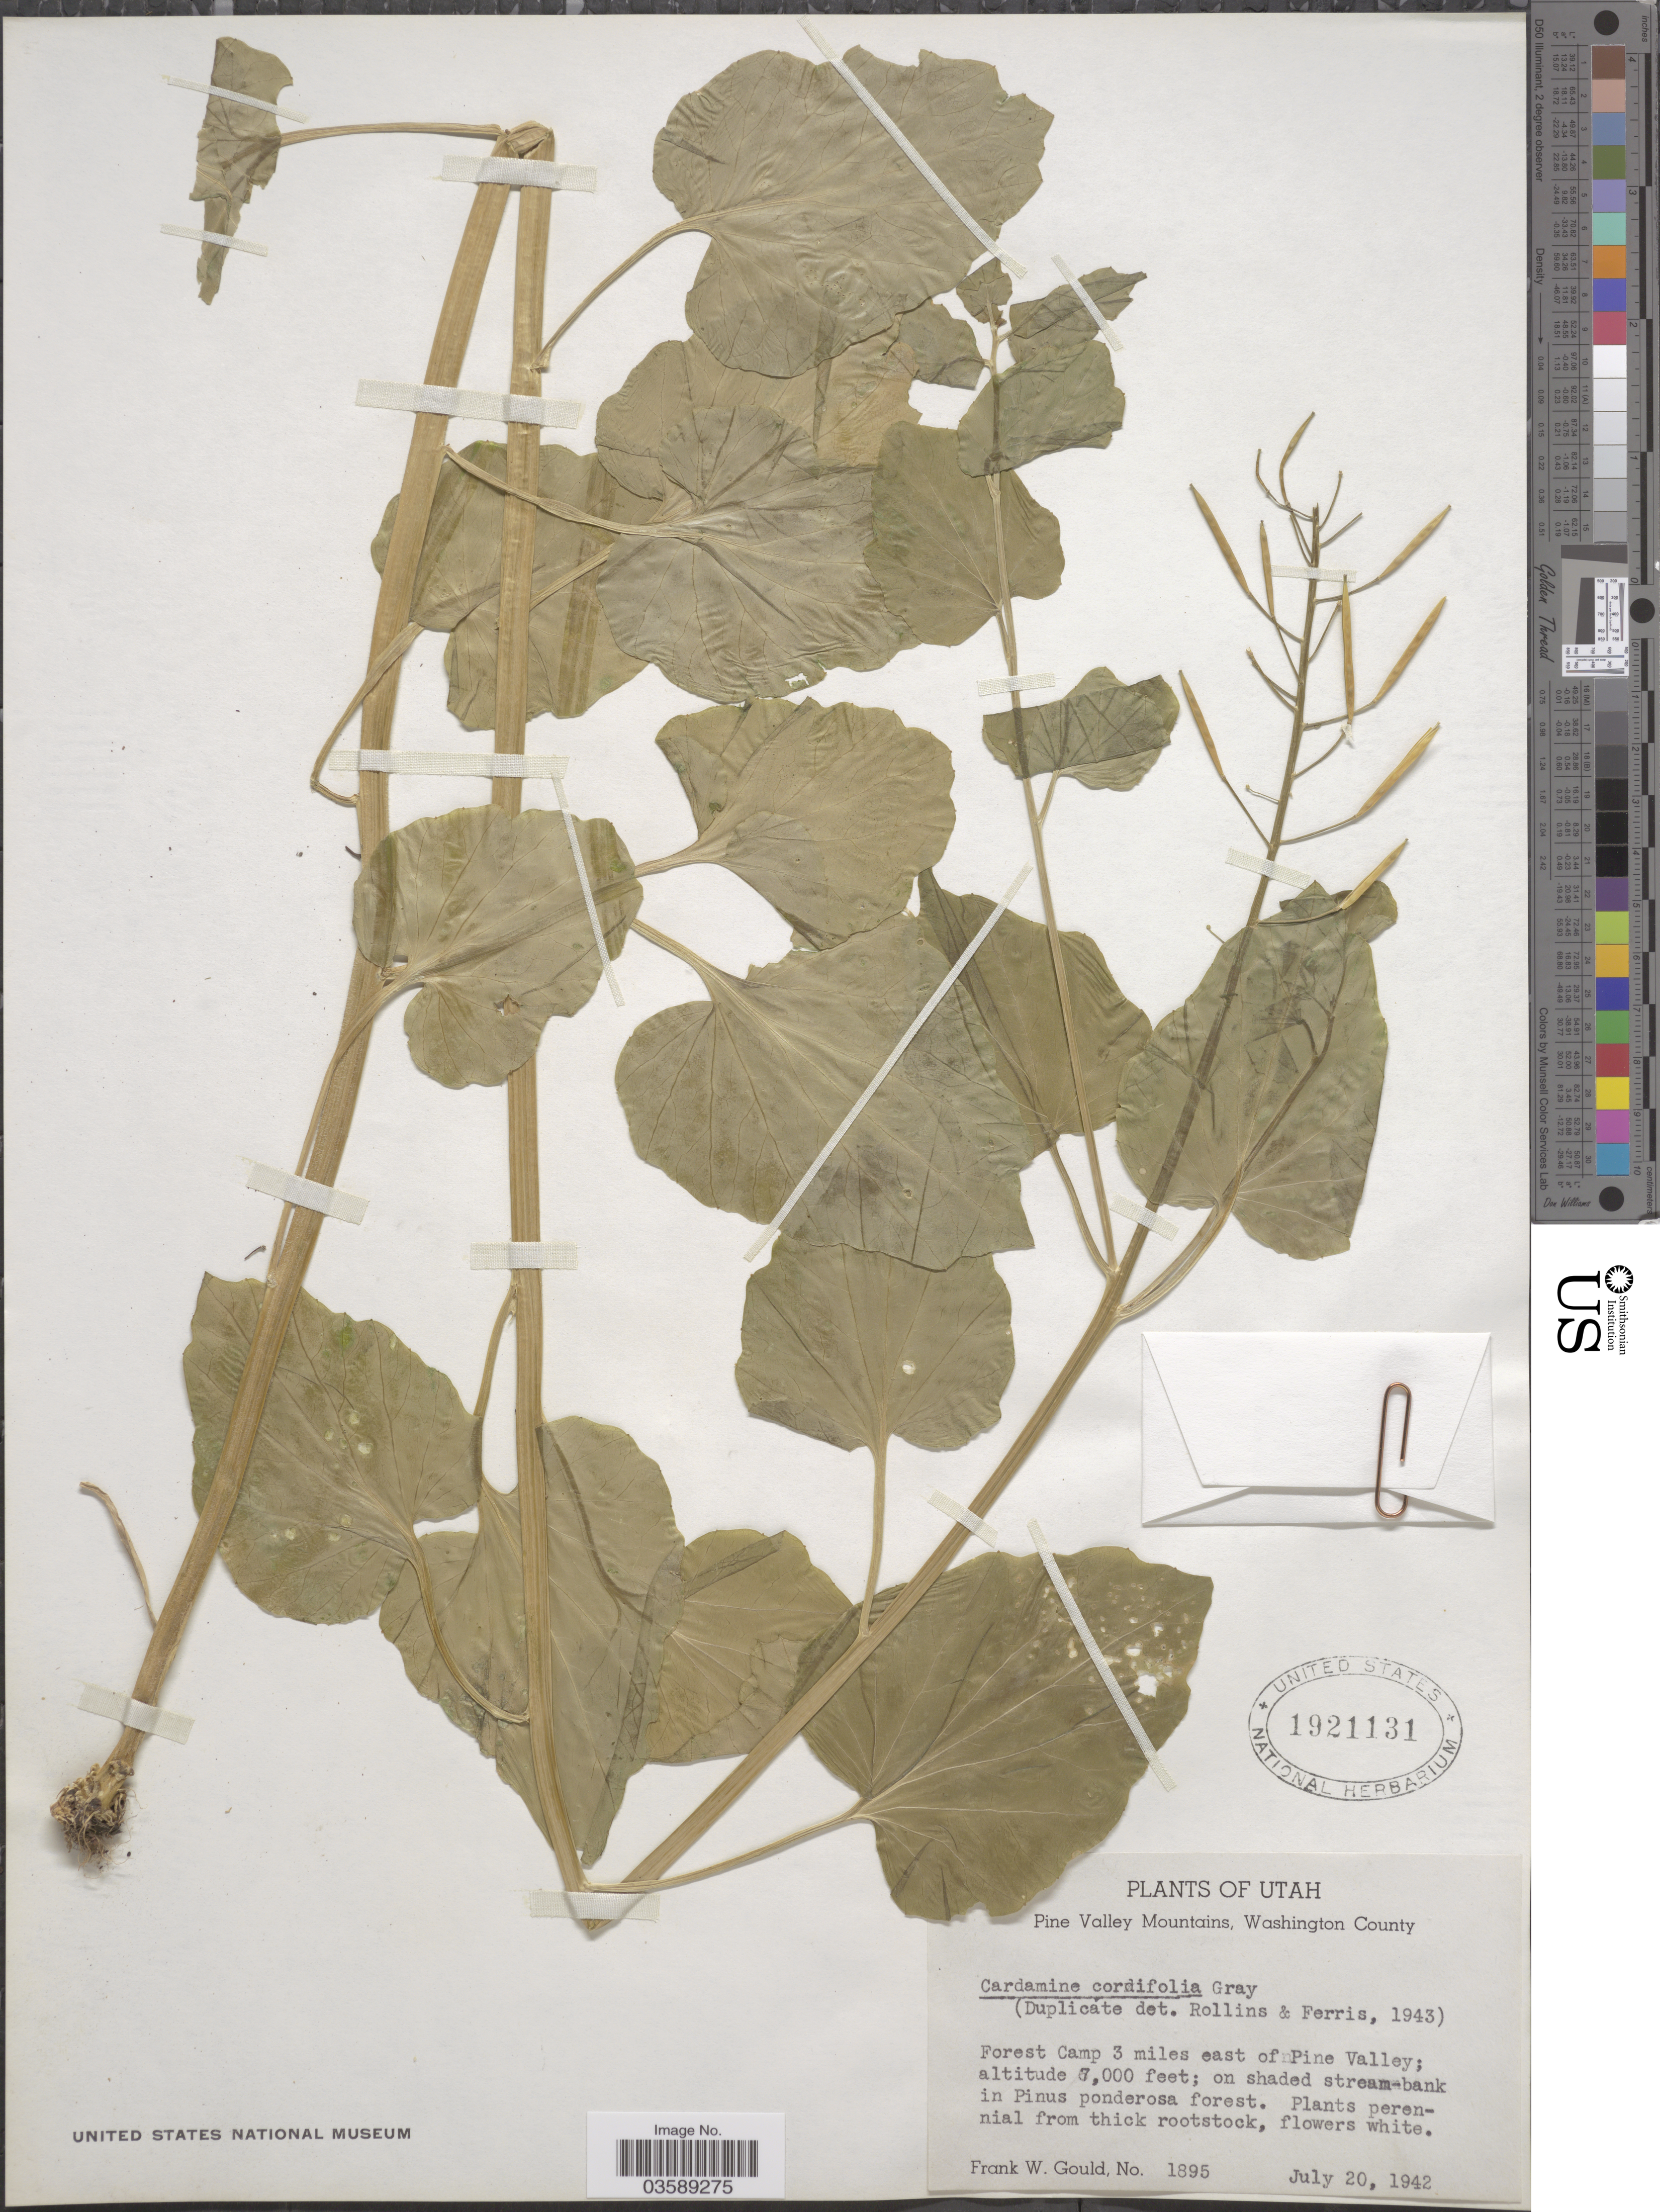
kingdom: Plantae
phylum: Tracheophyta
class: Magnoliopsida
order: Brassicales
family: Brassicaceae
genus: Cardamine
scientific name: Cardamine cordifolia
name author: A. Gray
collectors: F. W. Gould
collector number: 1895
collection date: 1942-07-20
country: United States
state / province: Utah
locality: Pine Valley Mountains, Washington County. Forest Camp 3 miles east of Pine Valley.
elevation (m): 2134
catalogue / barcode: US 1921131